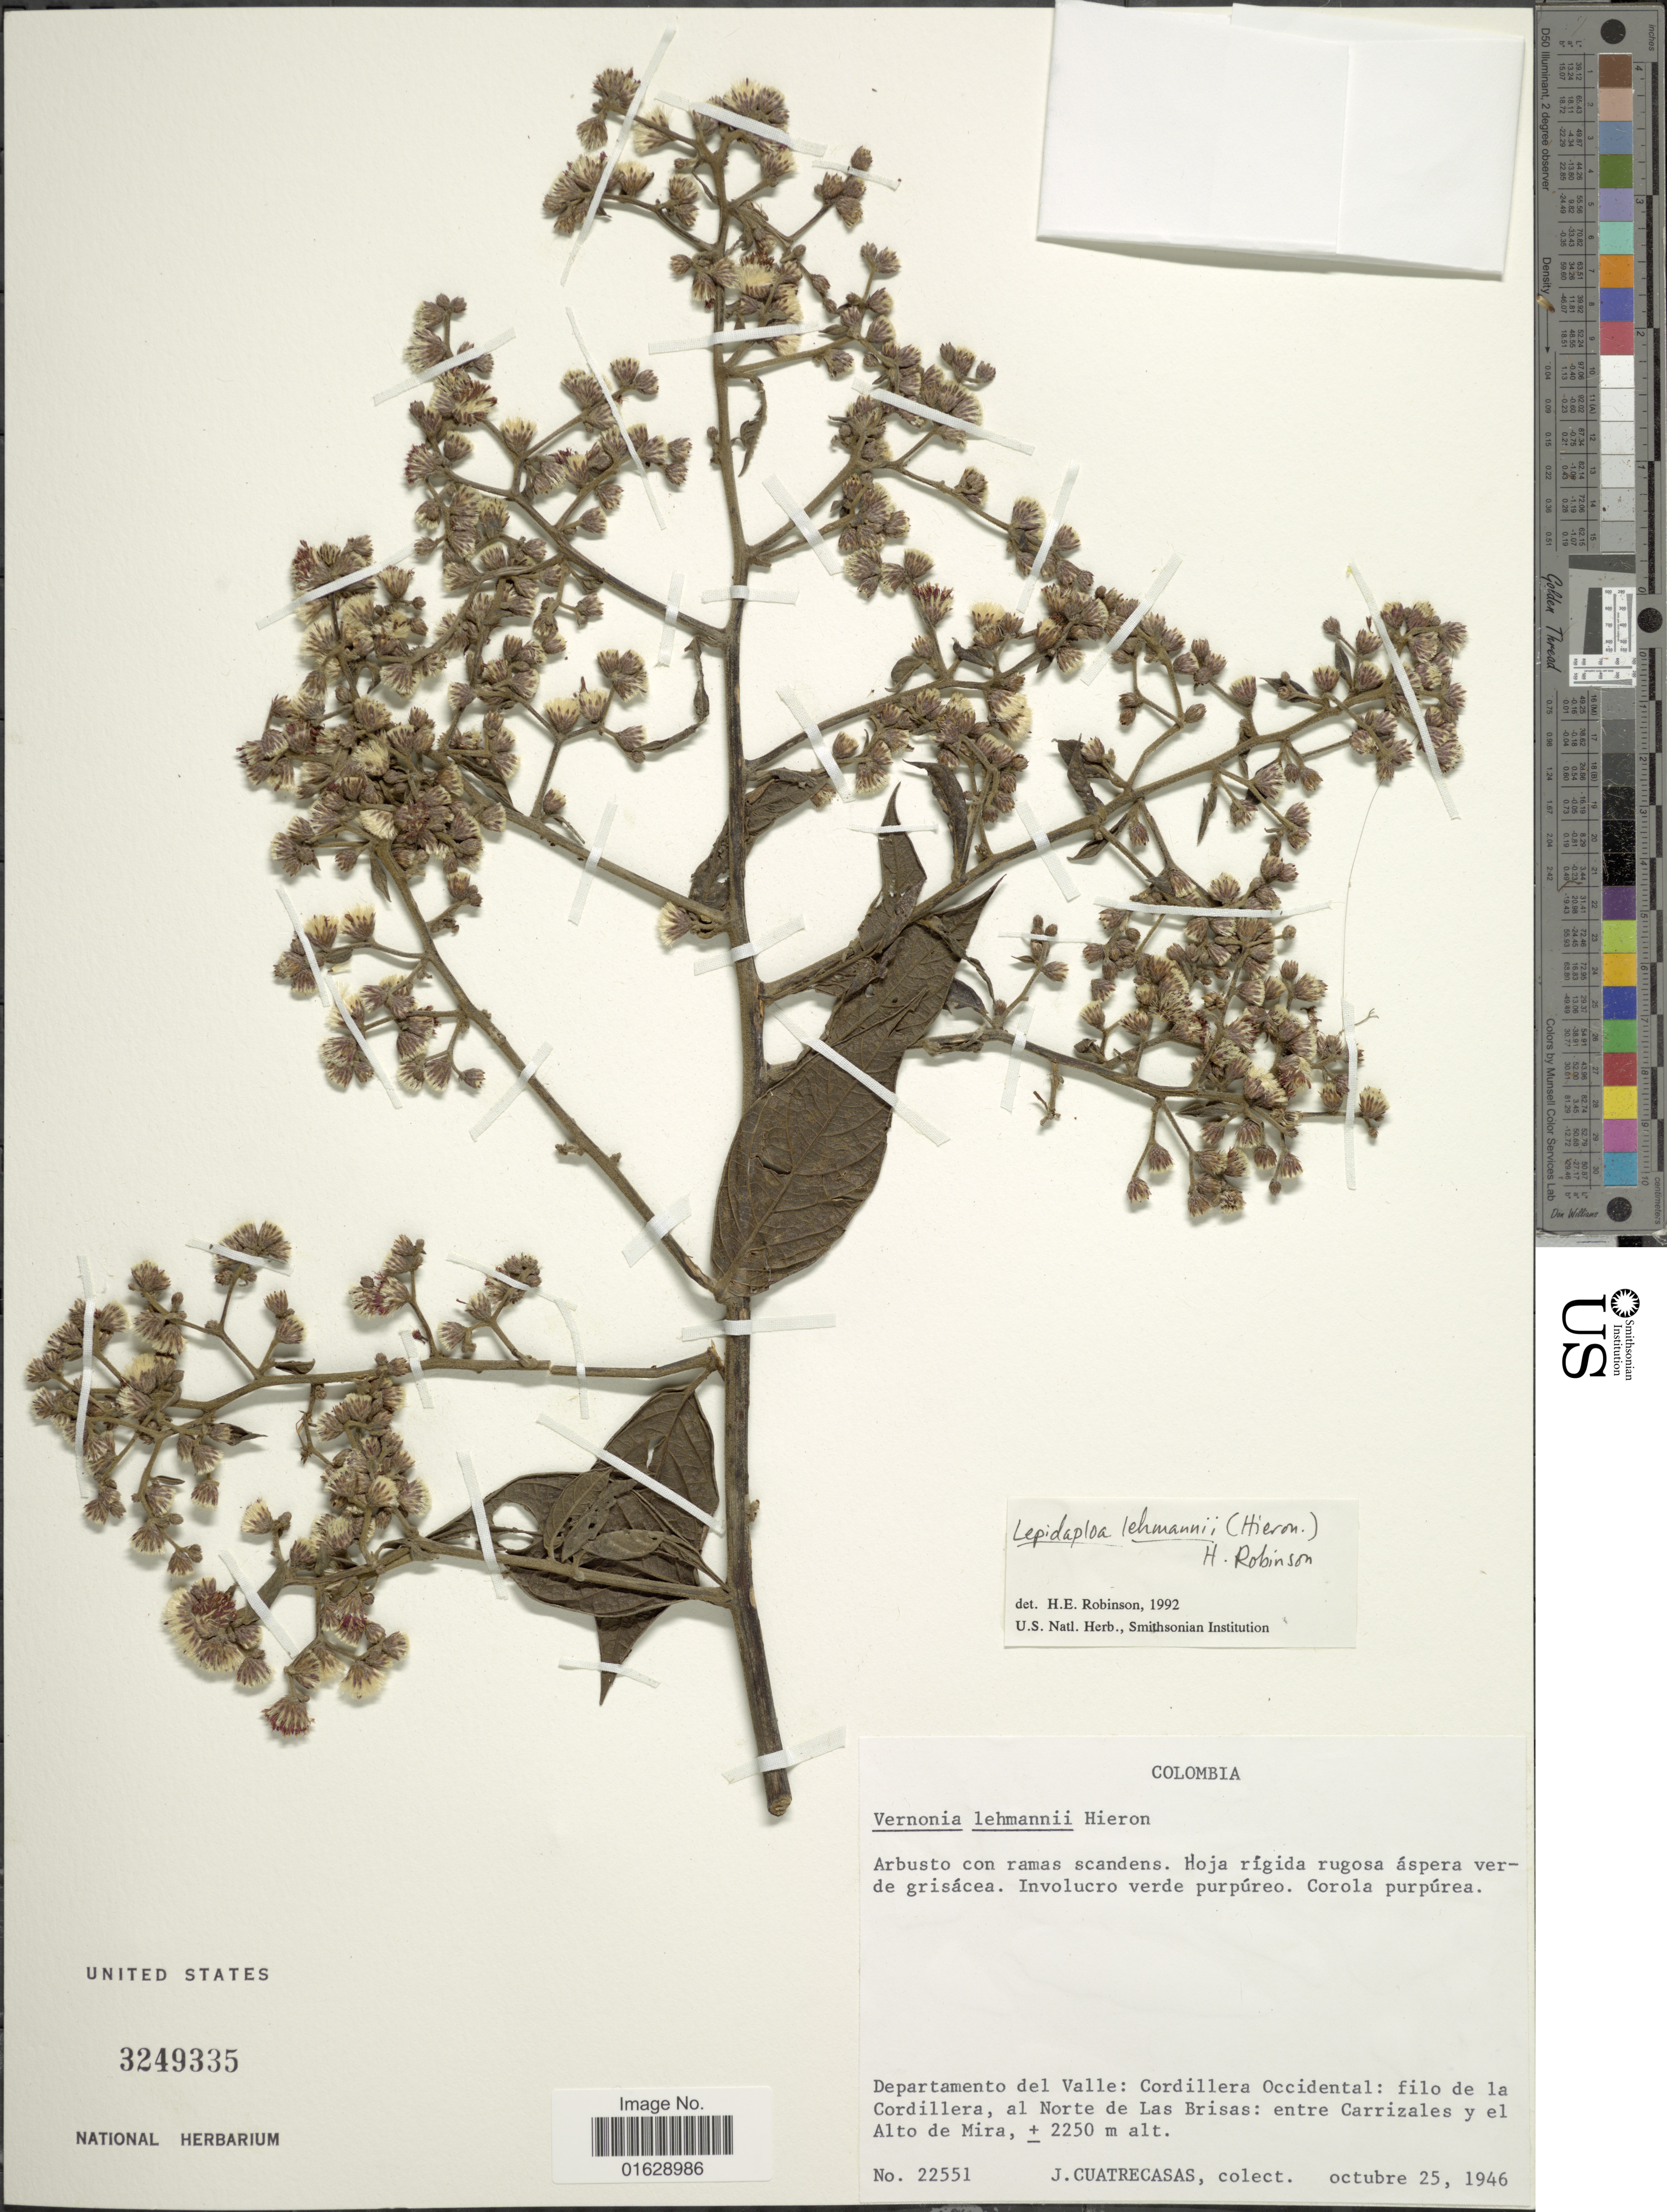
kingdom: Plantae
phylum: Tracheophyta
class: Magnoliopsida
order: Asterales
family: Asteraceae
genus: Lepidaploa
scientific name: Lepidaploa lehmannii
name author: (Hieron.) H. Rob.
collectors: J. Cuatrecasas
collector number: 22551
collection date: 1946-10-25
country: Colombia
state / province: Valle del Cauca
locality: Departamento del Valle: Cordillera Occidental: filo de la Cordillera, al Norte de Las Brisas: entre Carrizales y el Alto de Mira.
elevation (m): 2250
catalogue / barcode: US 3249335